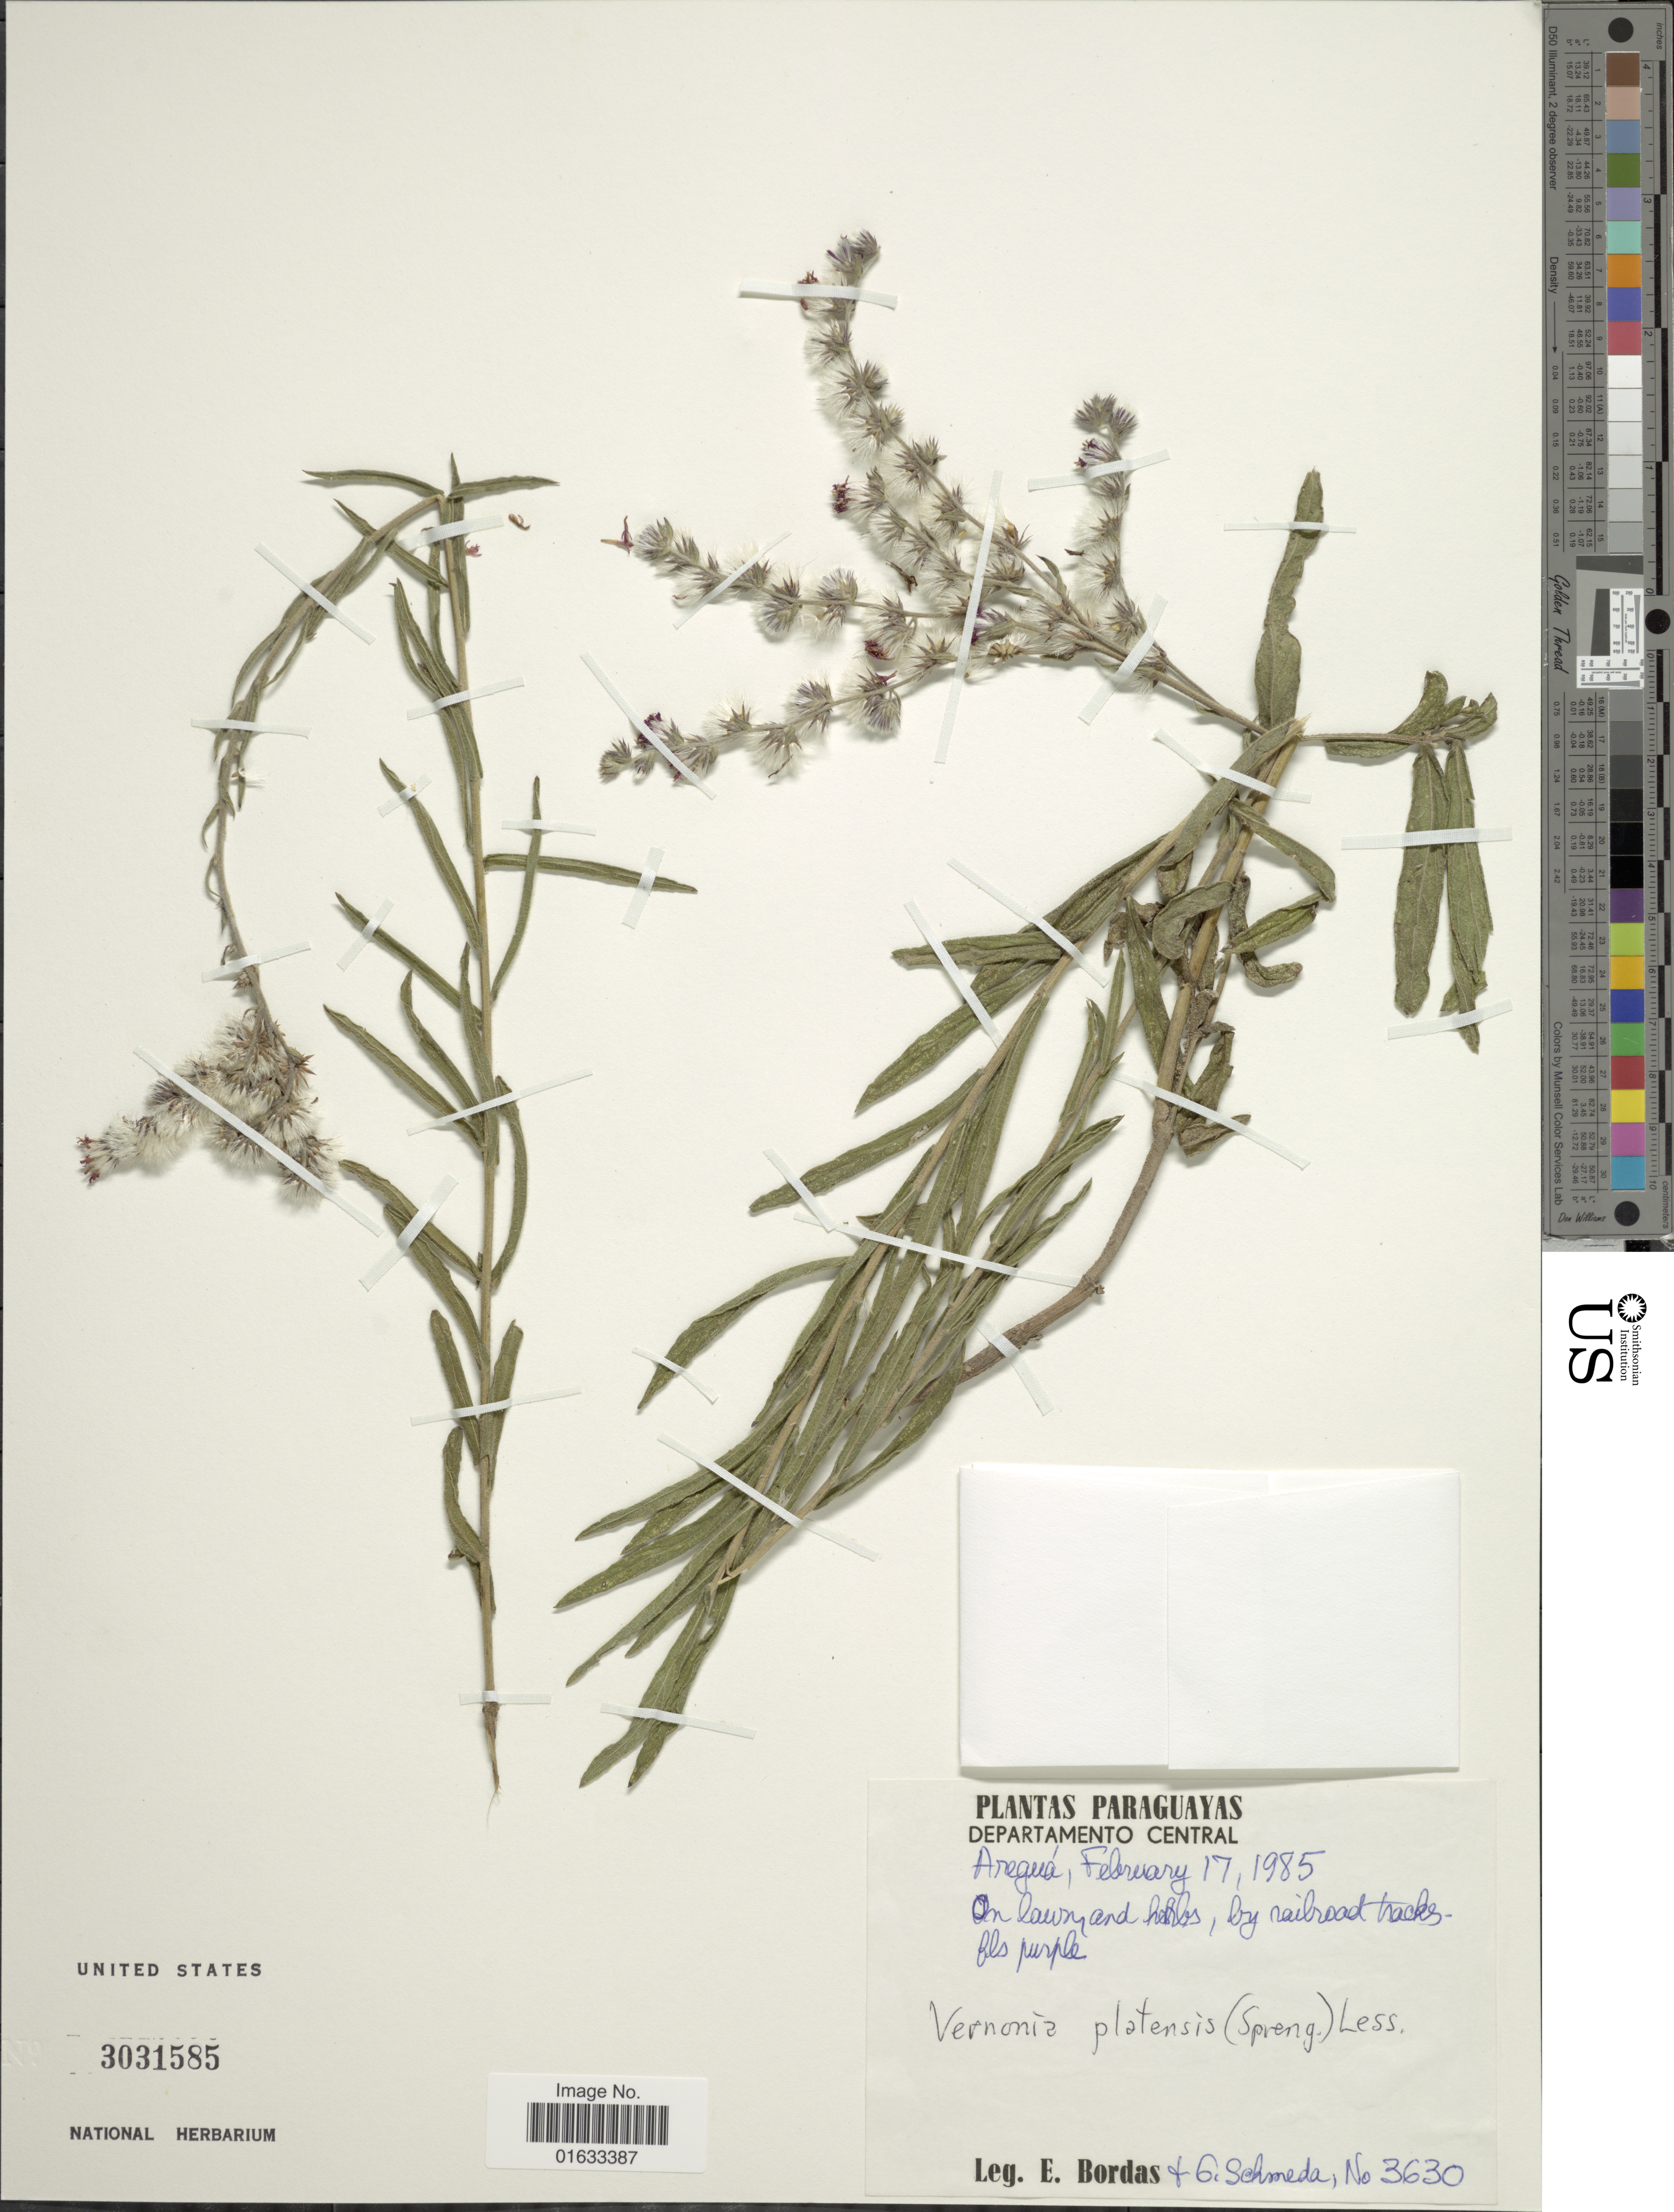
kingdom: Plantae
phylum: Tracheophyta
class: Magnoliopsida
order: Asterales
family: Asteraceae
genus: Chrysolaena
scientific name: Chrysolaena platensis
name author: (Spreng.) H. Rob.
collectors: E. Bordas & G. Schmeda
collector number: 3630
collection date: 1985-02-17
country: Paraguay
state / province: Central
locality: Paraguayas, Departamento Central, Aregua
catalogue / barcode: US 3031585